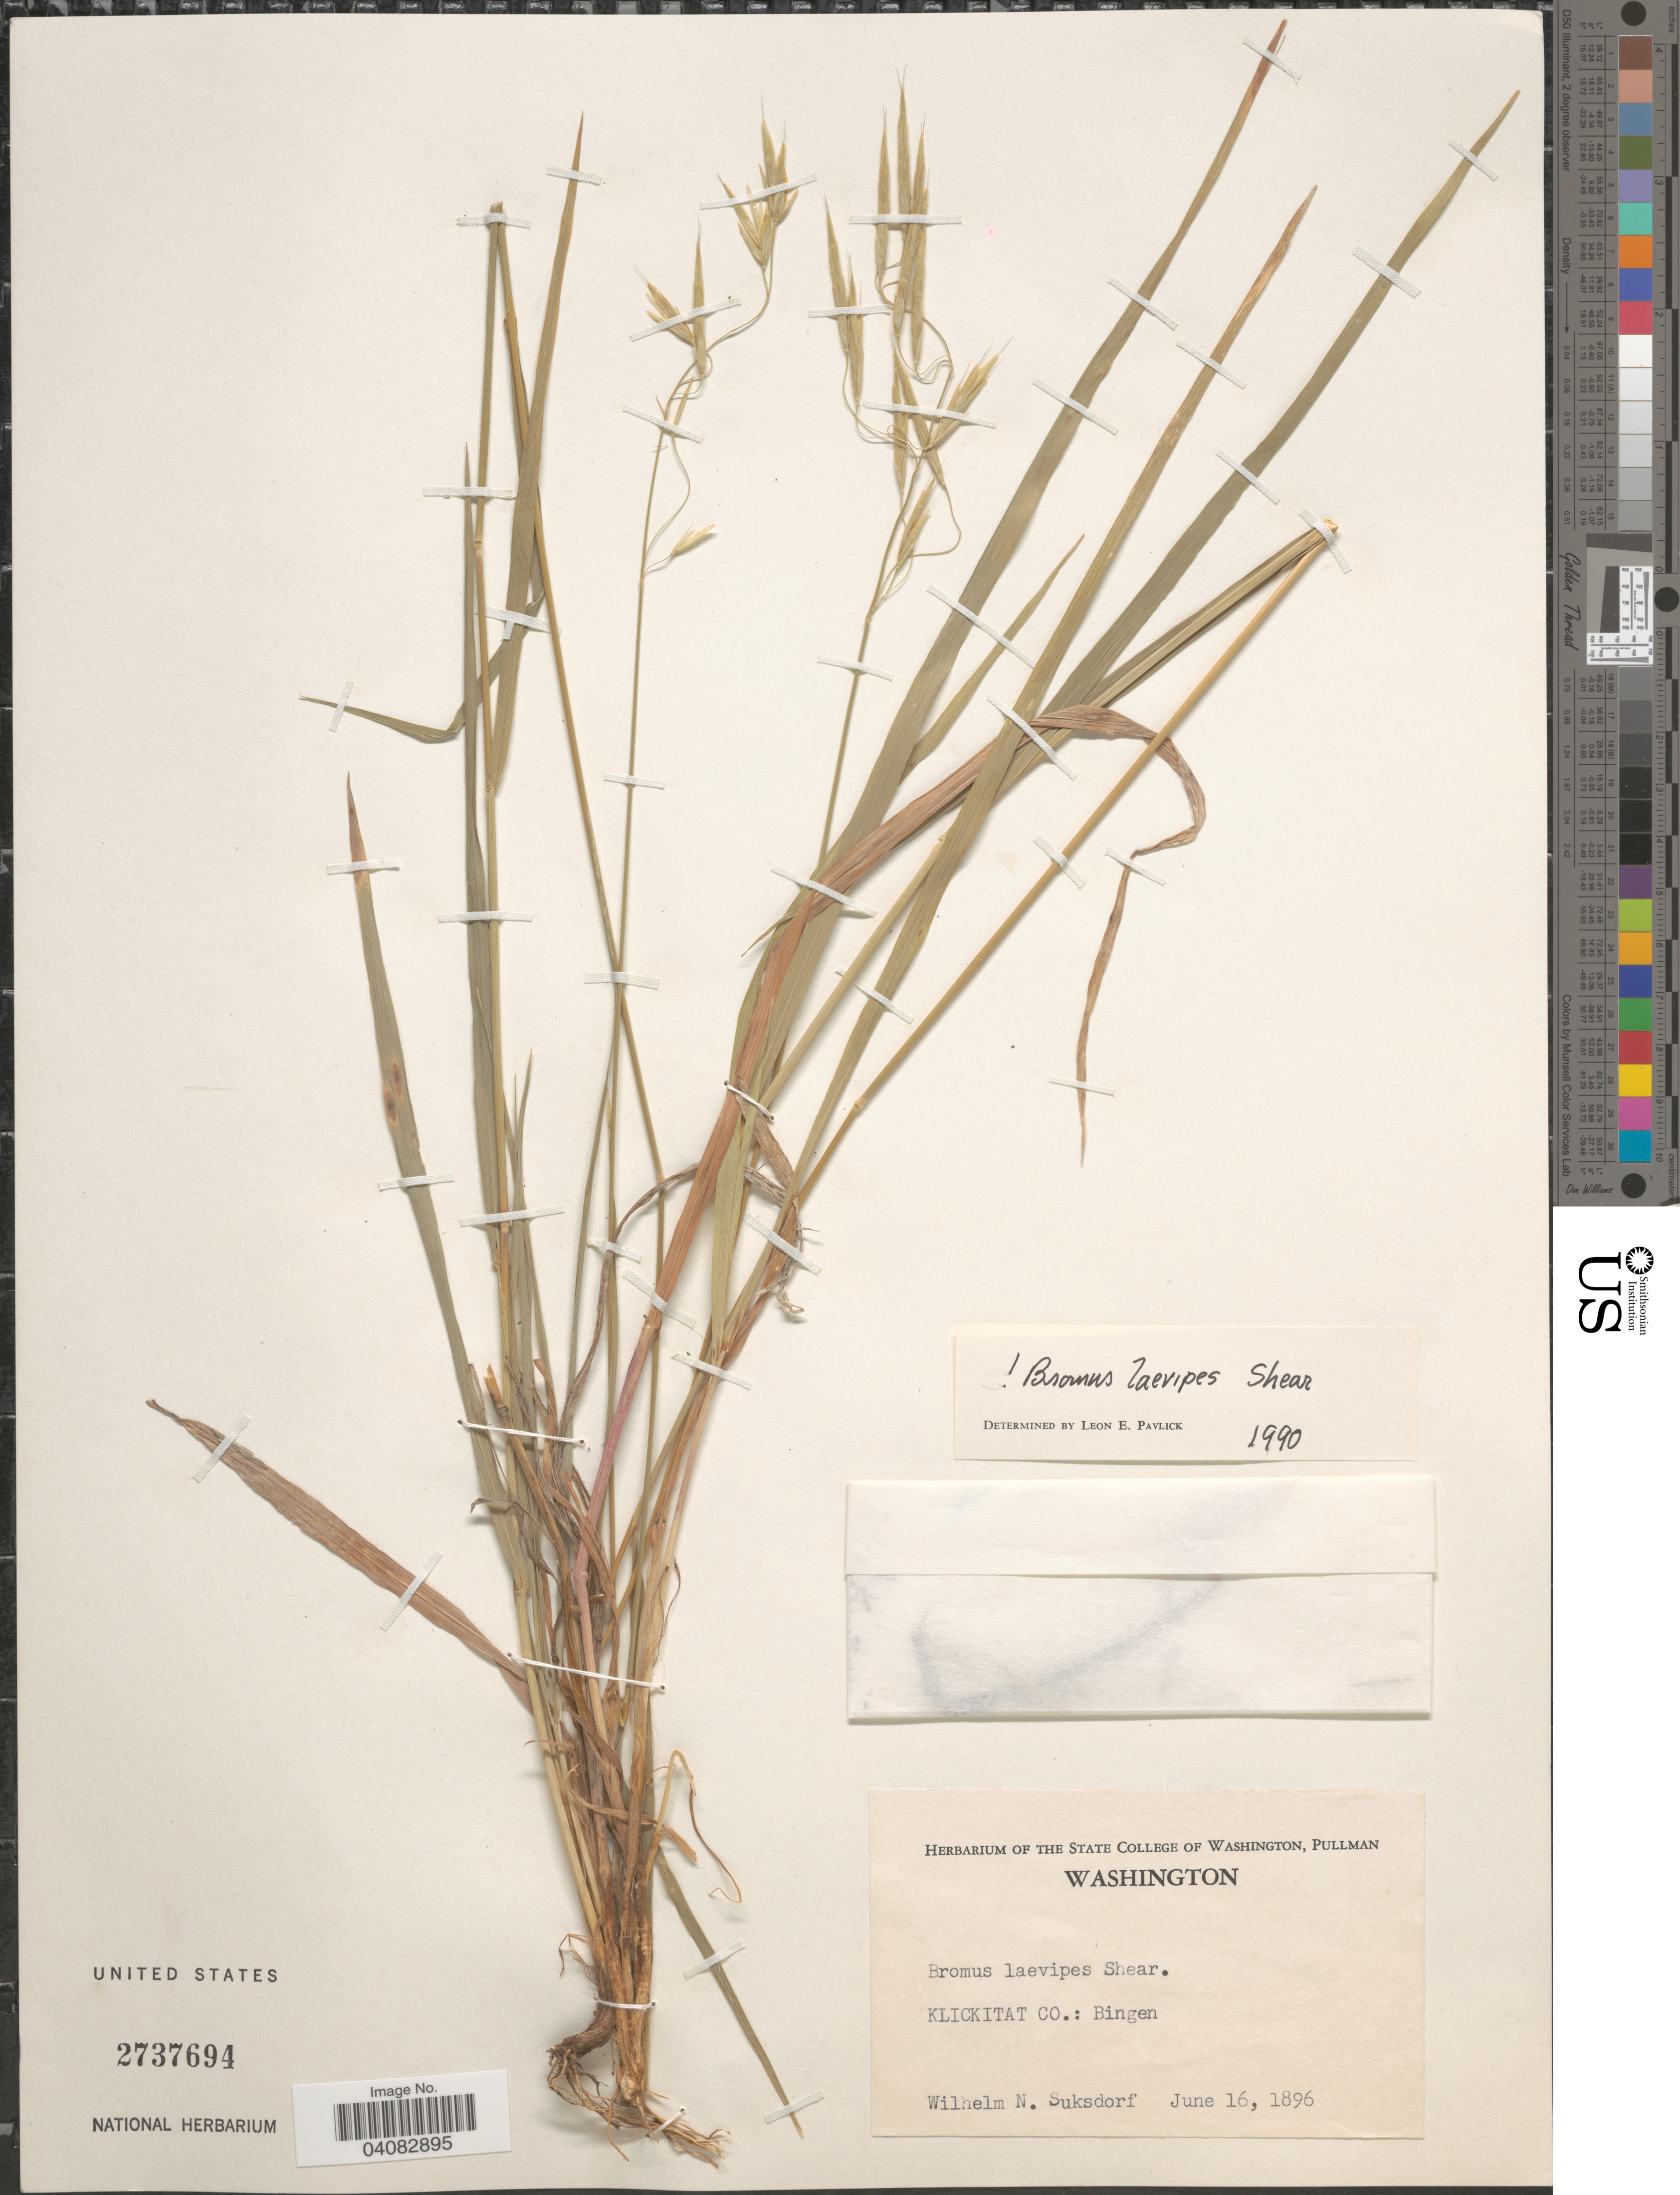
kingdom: Plantae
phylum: Tracheophyta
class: Liliopsida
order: Poales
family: Poaceae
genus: Bromus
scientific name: Bromus lanatipes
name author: (Shear) Rydb.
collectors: W. N. Suksdorf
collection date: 1896-06-16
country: United States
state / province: Washington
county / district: Klickitat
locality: Klickitat Co.: Bingen.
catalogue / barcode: US 2737694